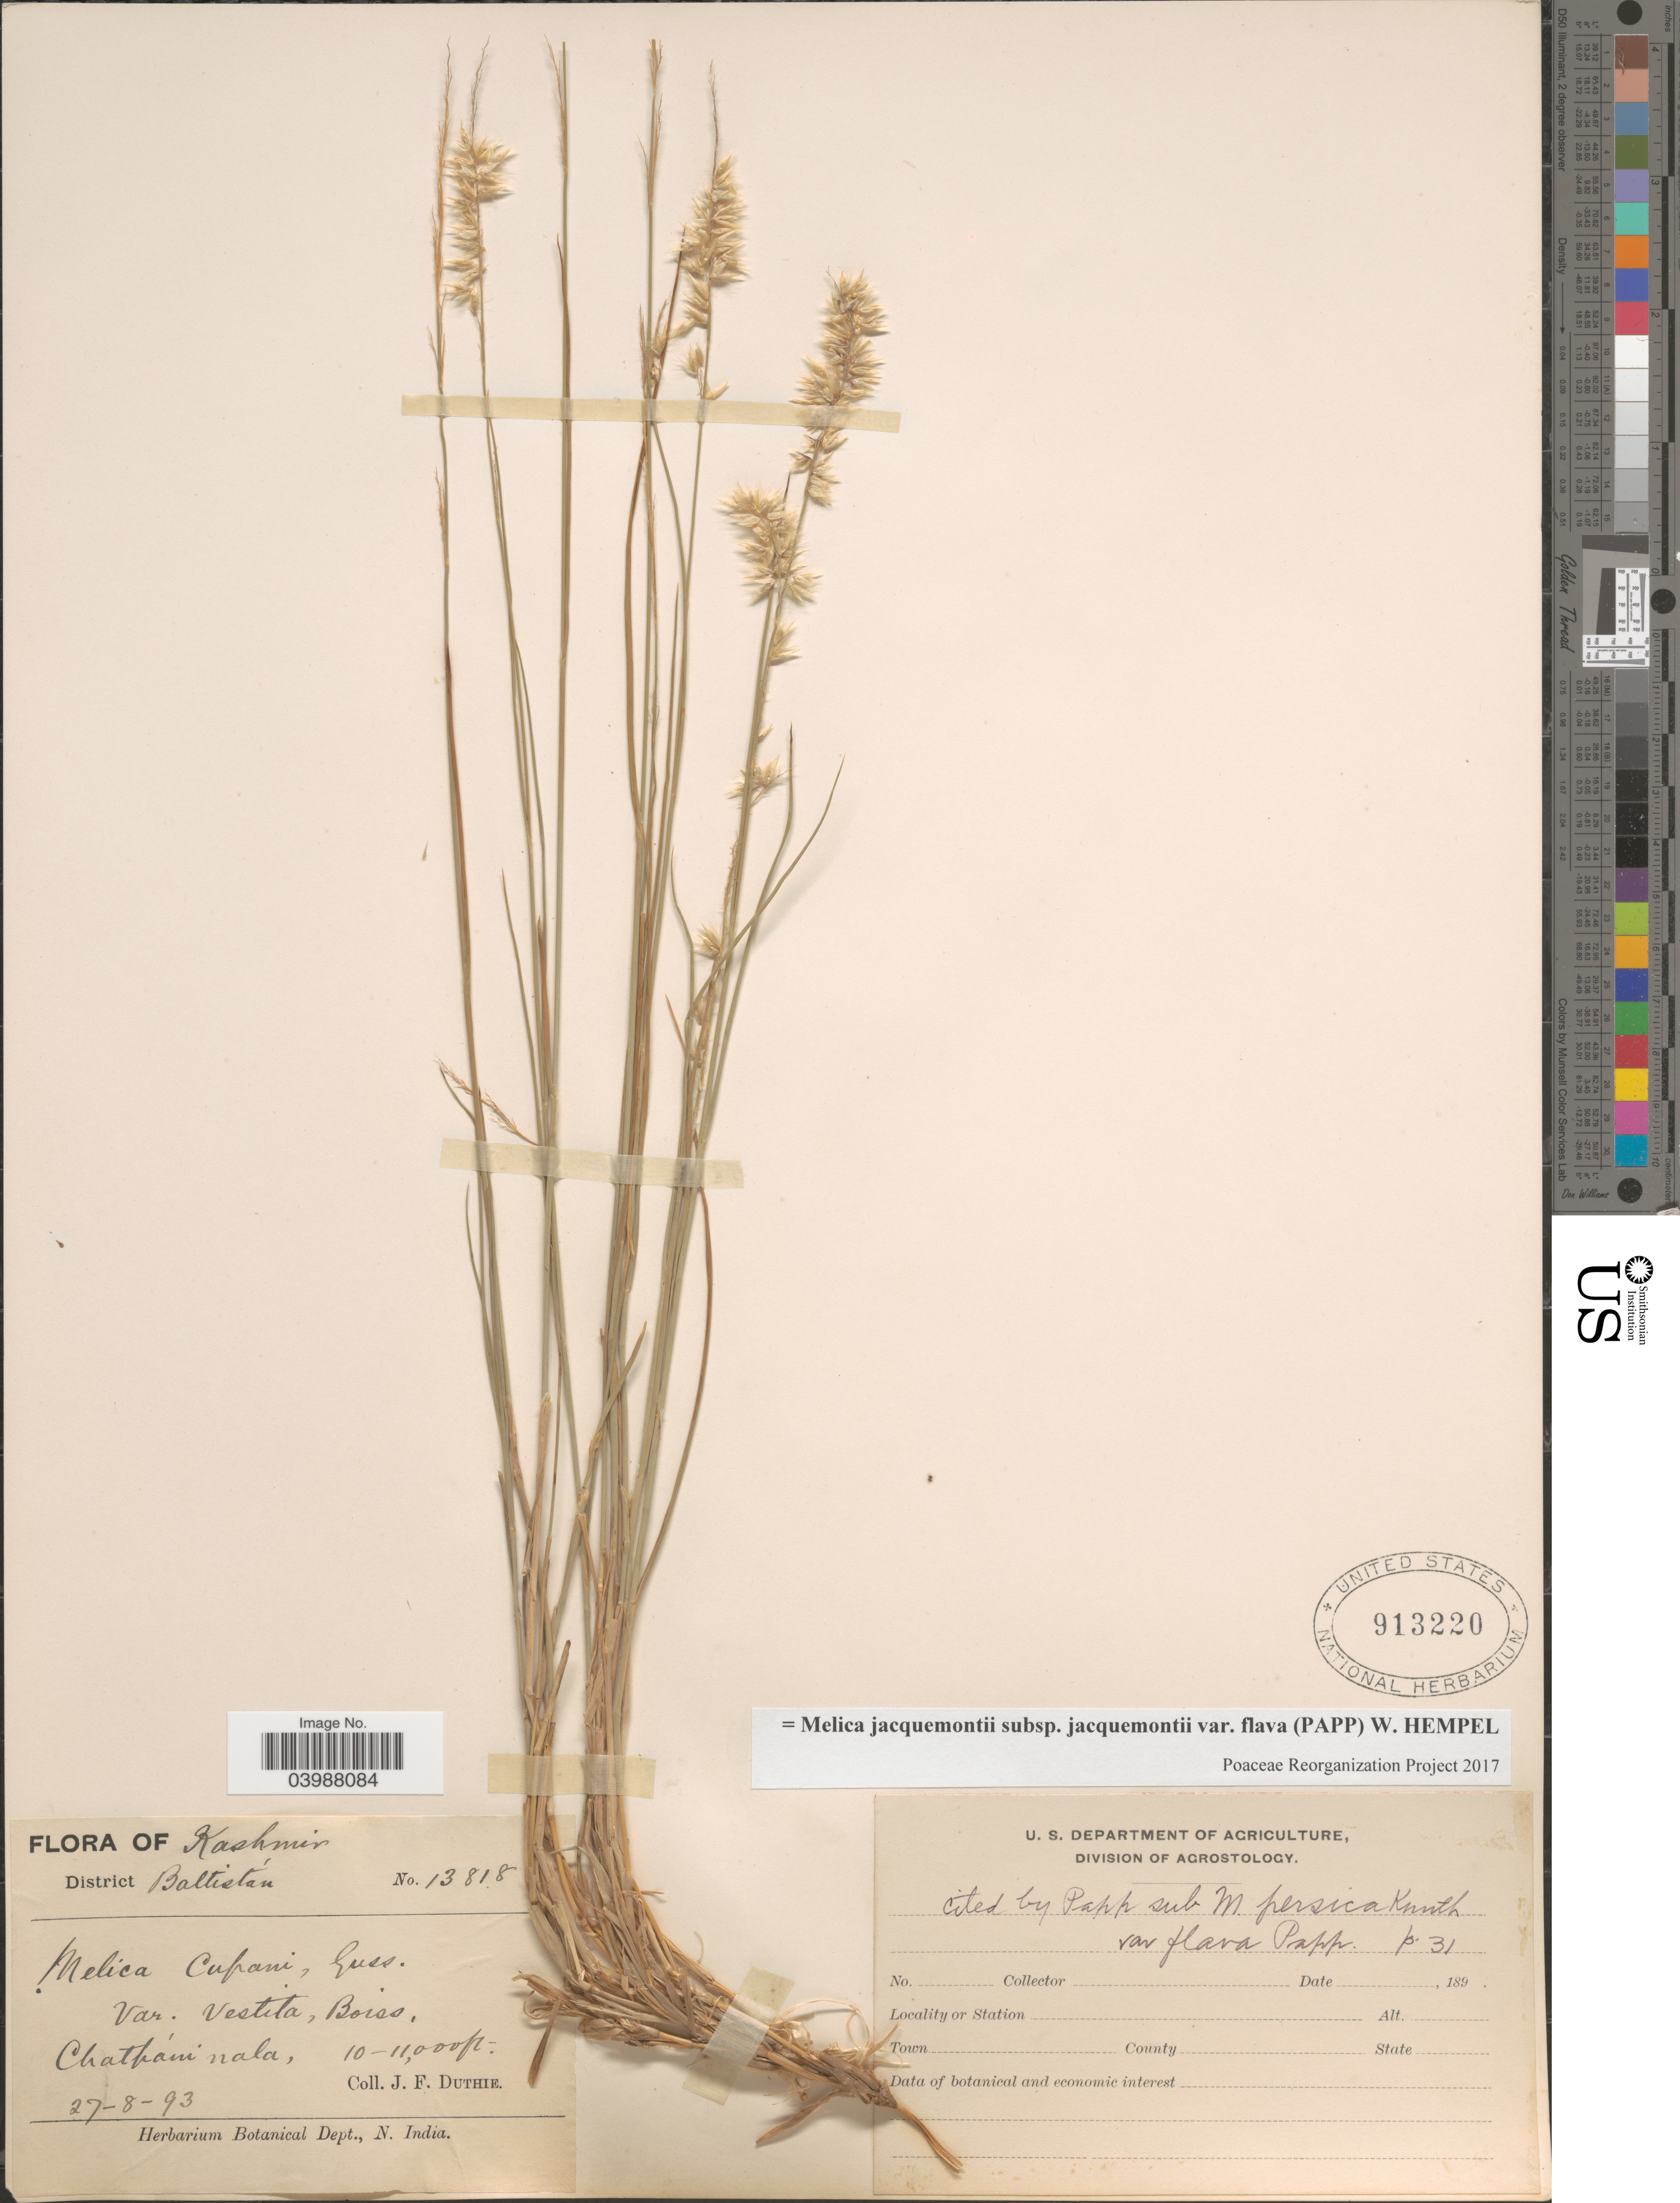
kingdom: Plantae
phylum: Tracheophyta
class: Liliopsida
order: Poales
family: Poaceae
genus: Melica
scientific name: Melica jacquemontii subsp. jacquemontii var. flava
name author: (Papp) W. Hempel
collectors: J. F. Duthie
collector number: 13818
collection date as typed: Transcribed d/m/y: 27/8/93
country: Pakistan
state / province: Gilgit-Baltistan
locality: Kashmir. District Baltistan. Chatpani nala.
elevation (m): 3048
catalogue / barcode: US 913220